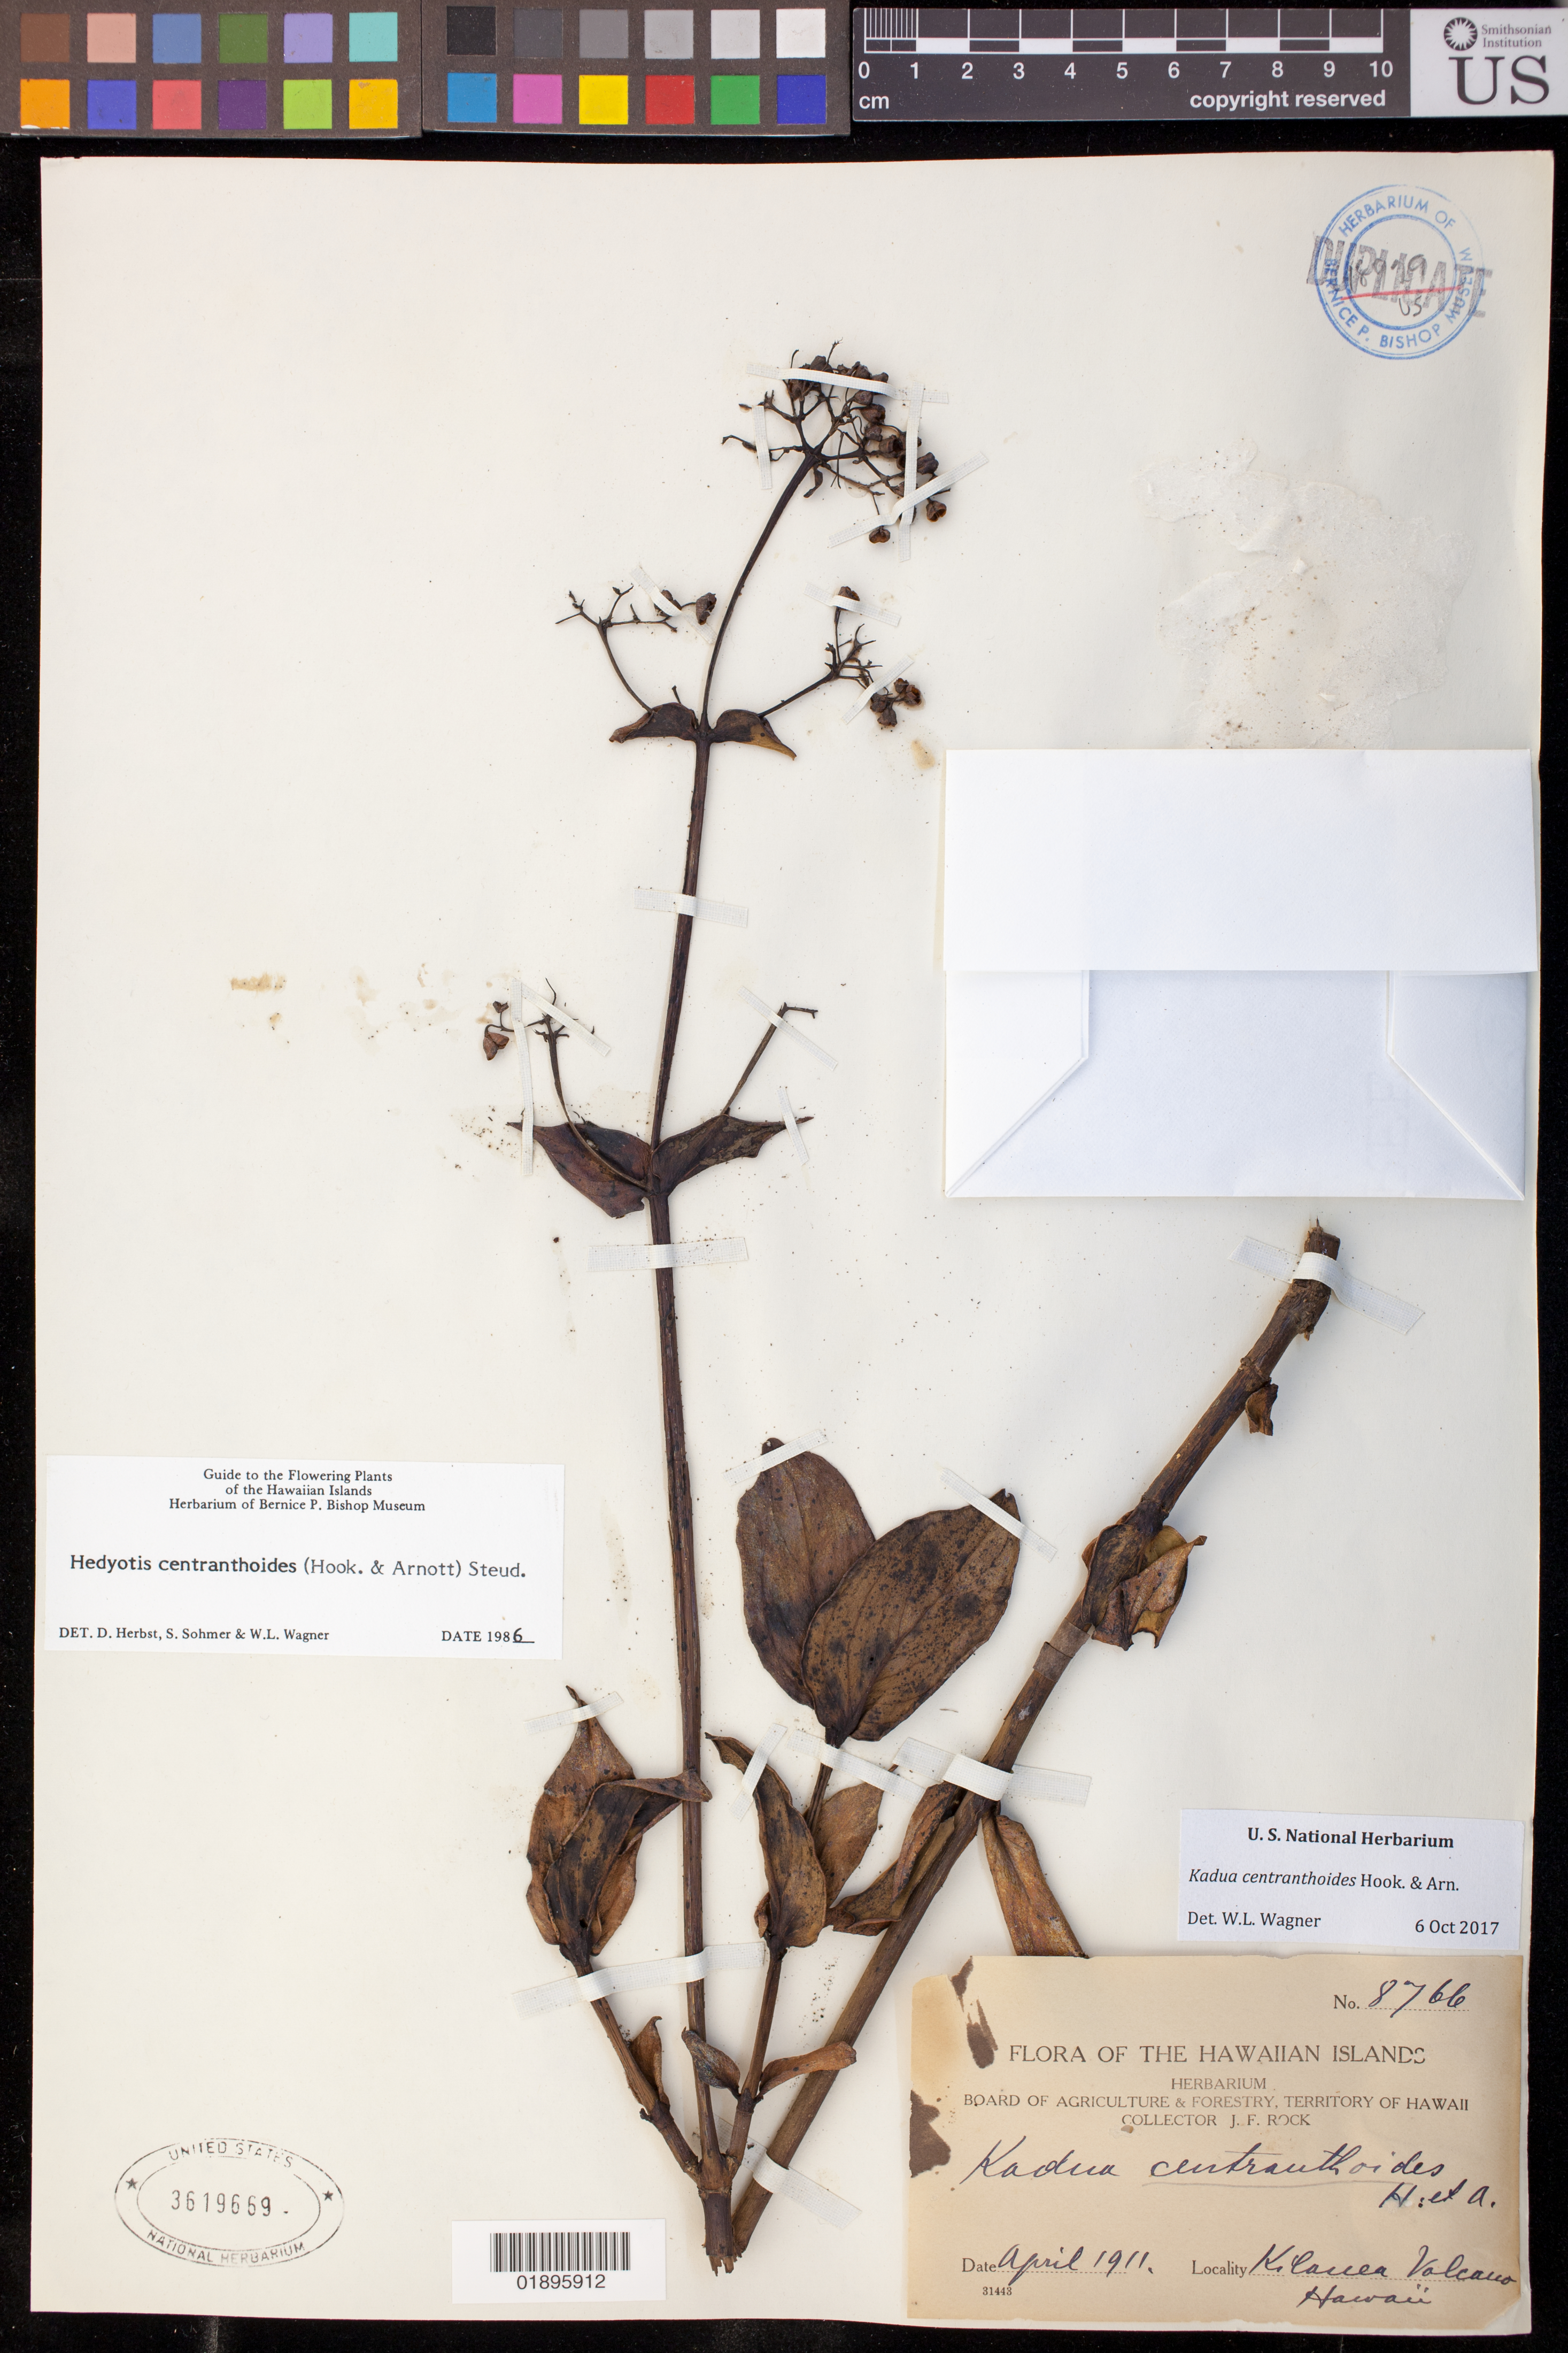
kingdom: Plantae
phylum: Tracheophyta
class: Magnoliopsida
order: Gentianales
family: Rubiaceae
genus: Kadua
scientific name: Kadua centranthoides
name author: Hook. & Arn.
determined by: Wagner, W. L., (BOT), Smithsonian Institution - National Museum of Natural History (UNITED STATES)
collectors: J. F. Rock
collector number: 8766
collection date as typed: Apr 1911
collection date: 1911-04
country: United States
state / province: Hawaii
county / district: Hawaii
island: Hawaii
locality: Kilauea Volcano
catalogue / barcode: US 3619669